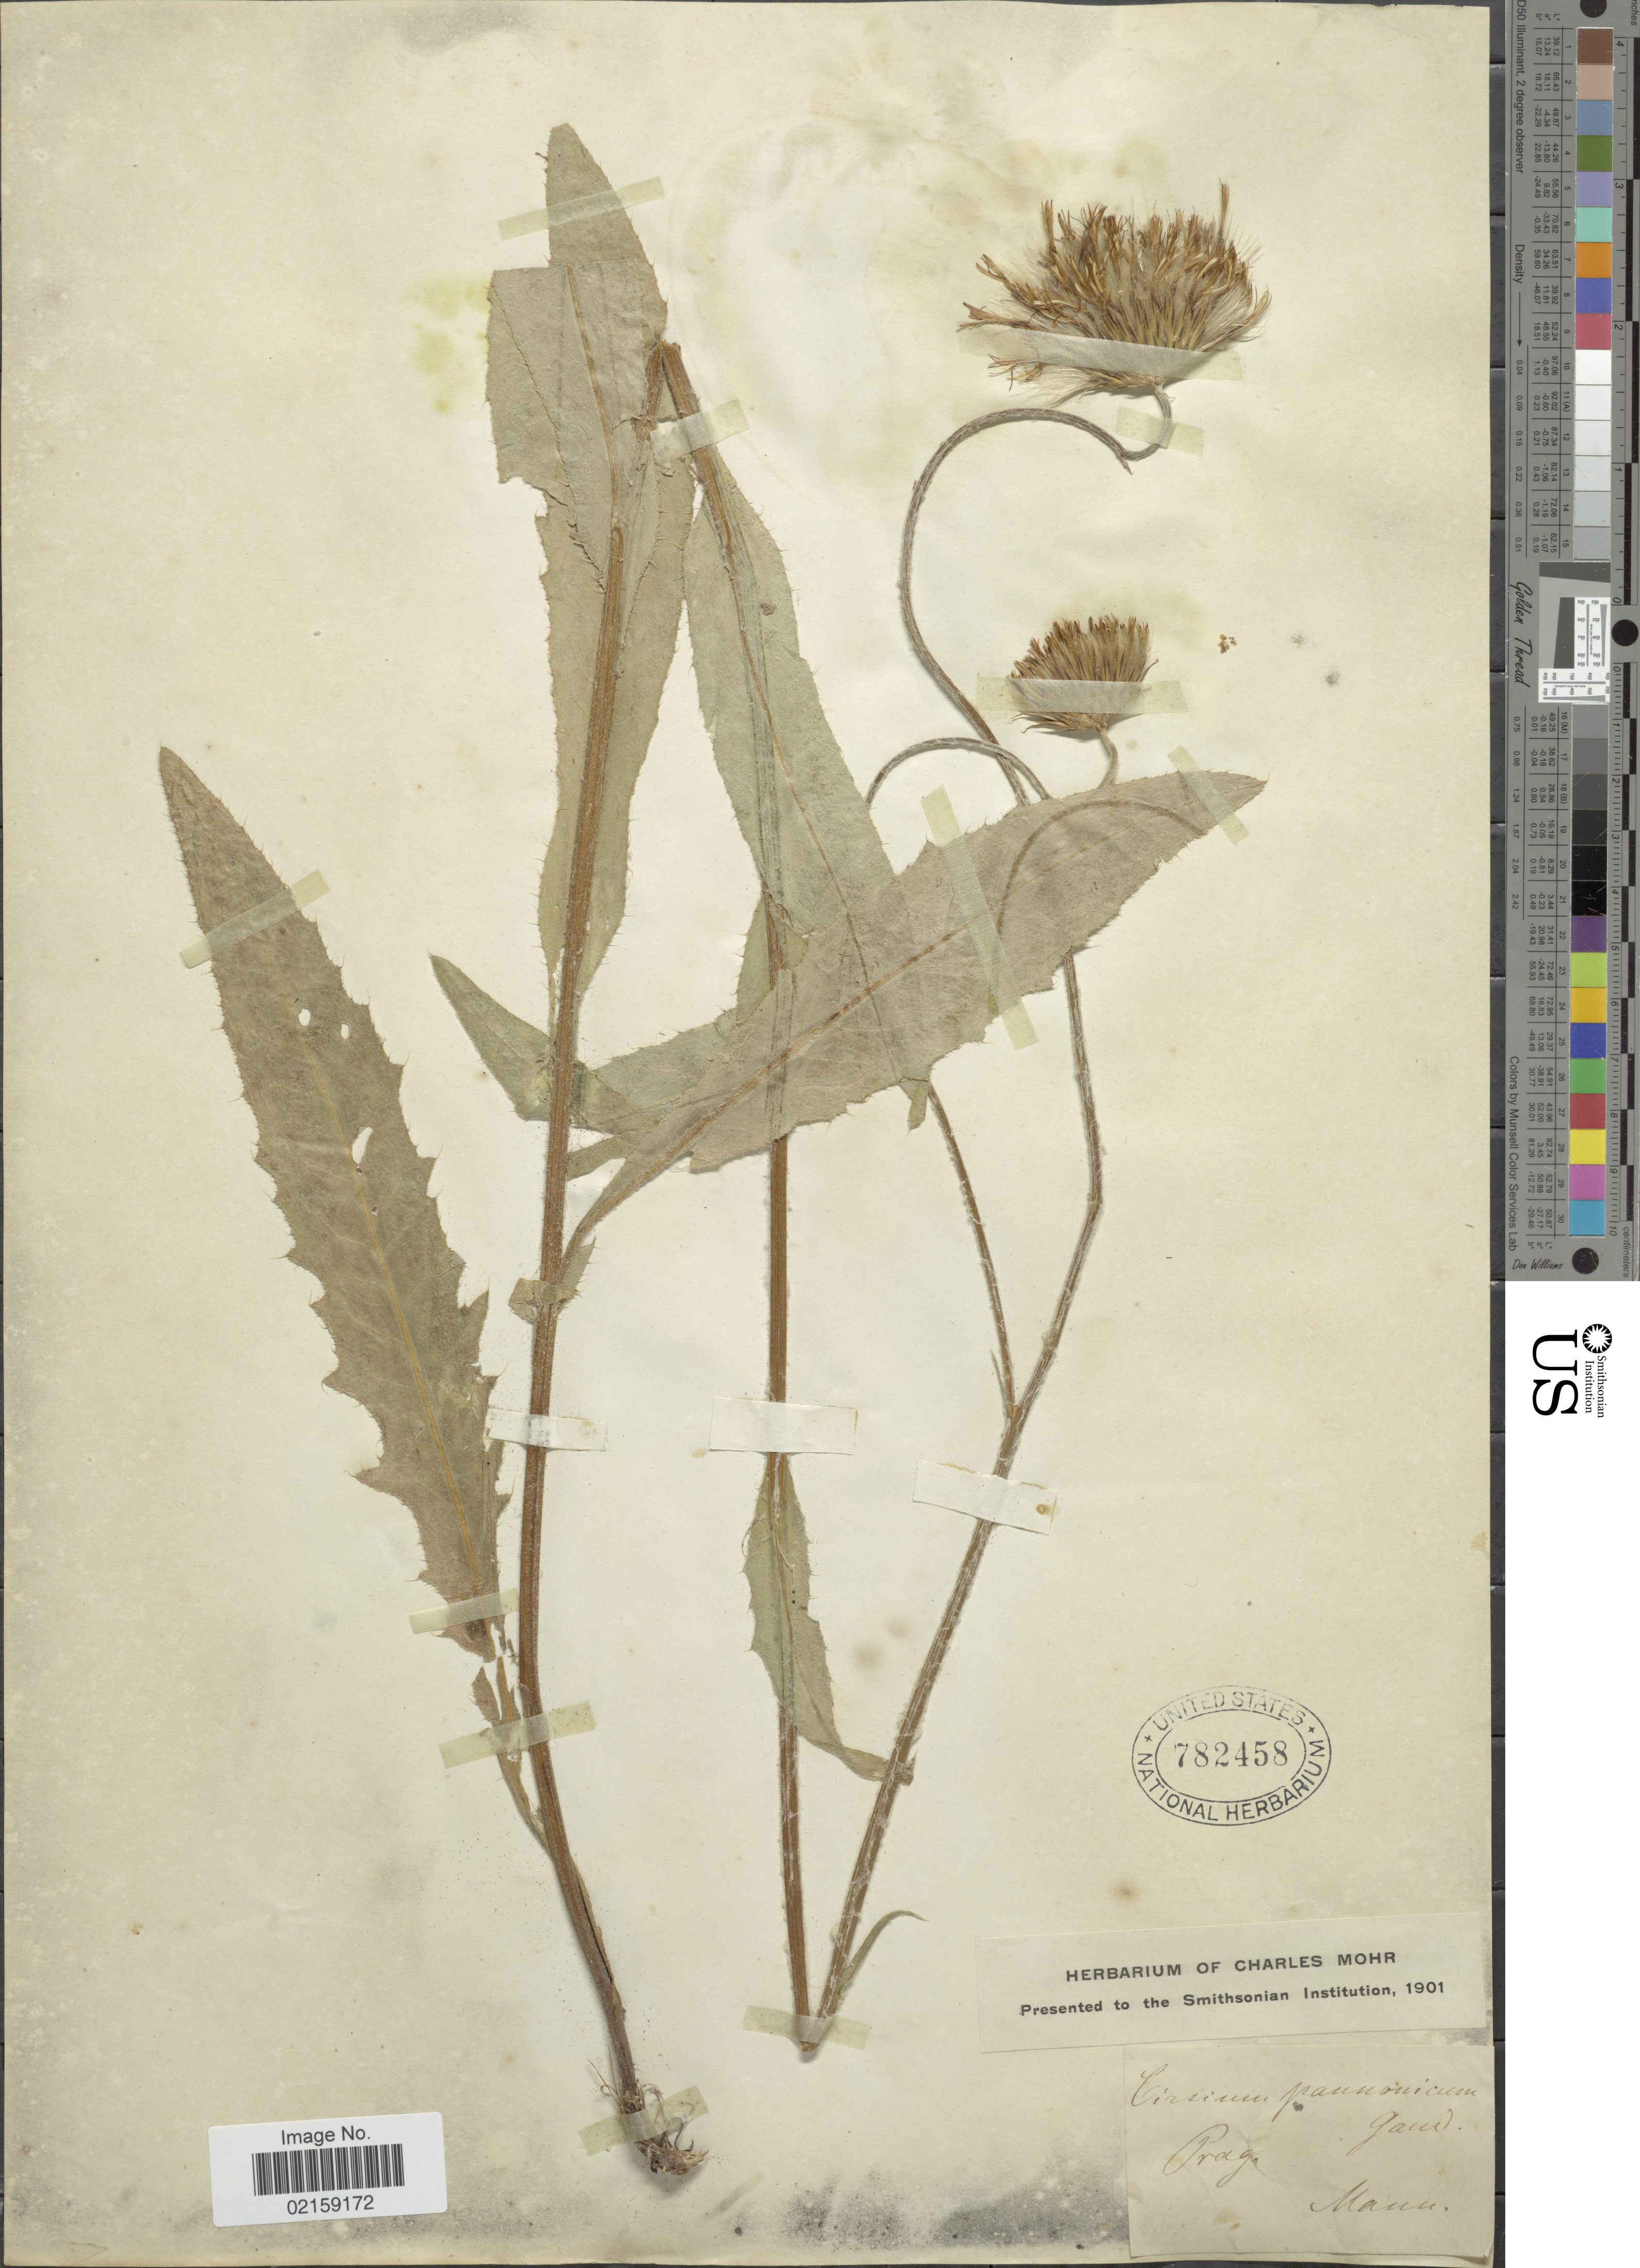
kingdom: Plantae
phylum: Tracheophyta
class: Magnoliopsida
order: Asterales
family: Asteraceae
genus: Cirsium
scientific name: Cirsium pannonicum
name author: (L. f.) Link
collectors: Mann, --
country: Czechia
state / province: Prague, Capital District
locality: Prag.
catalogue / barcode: US 782458